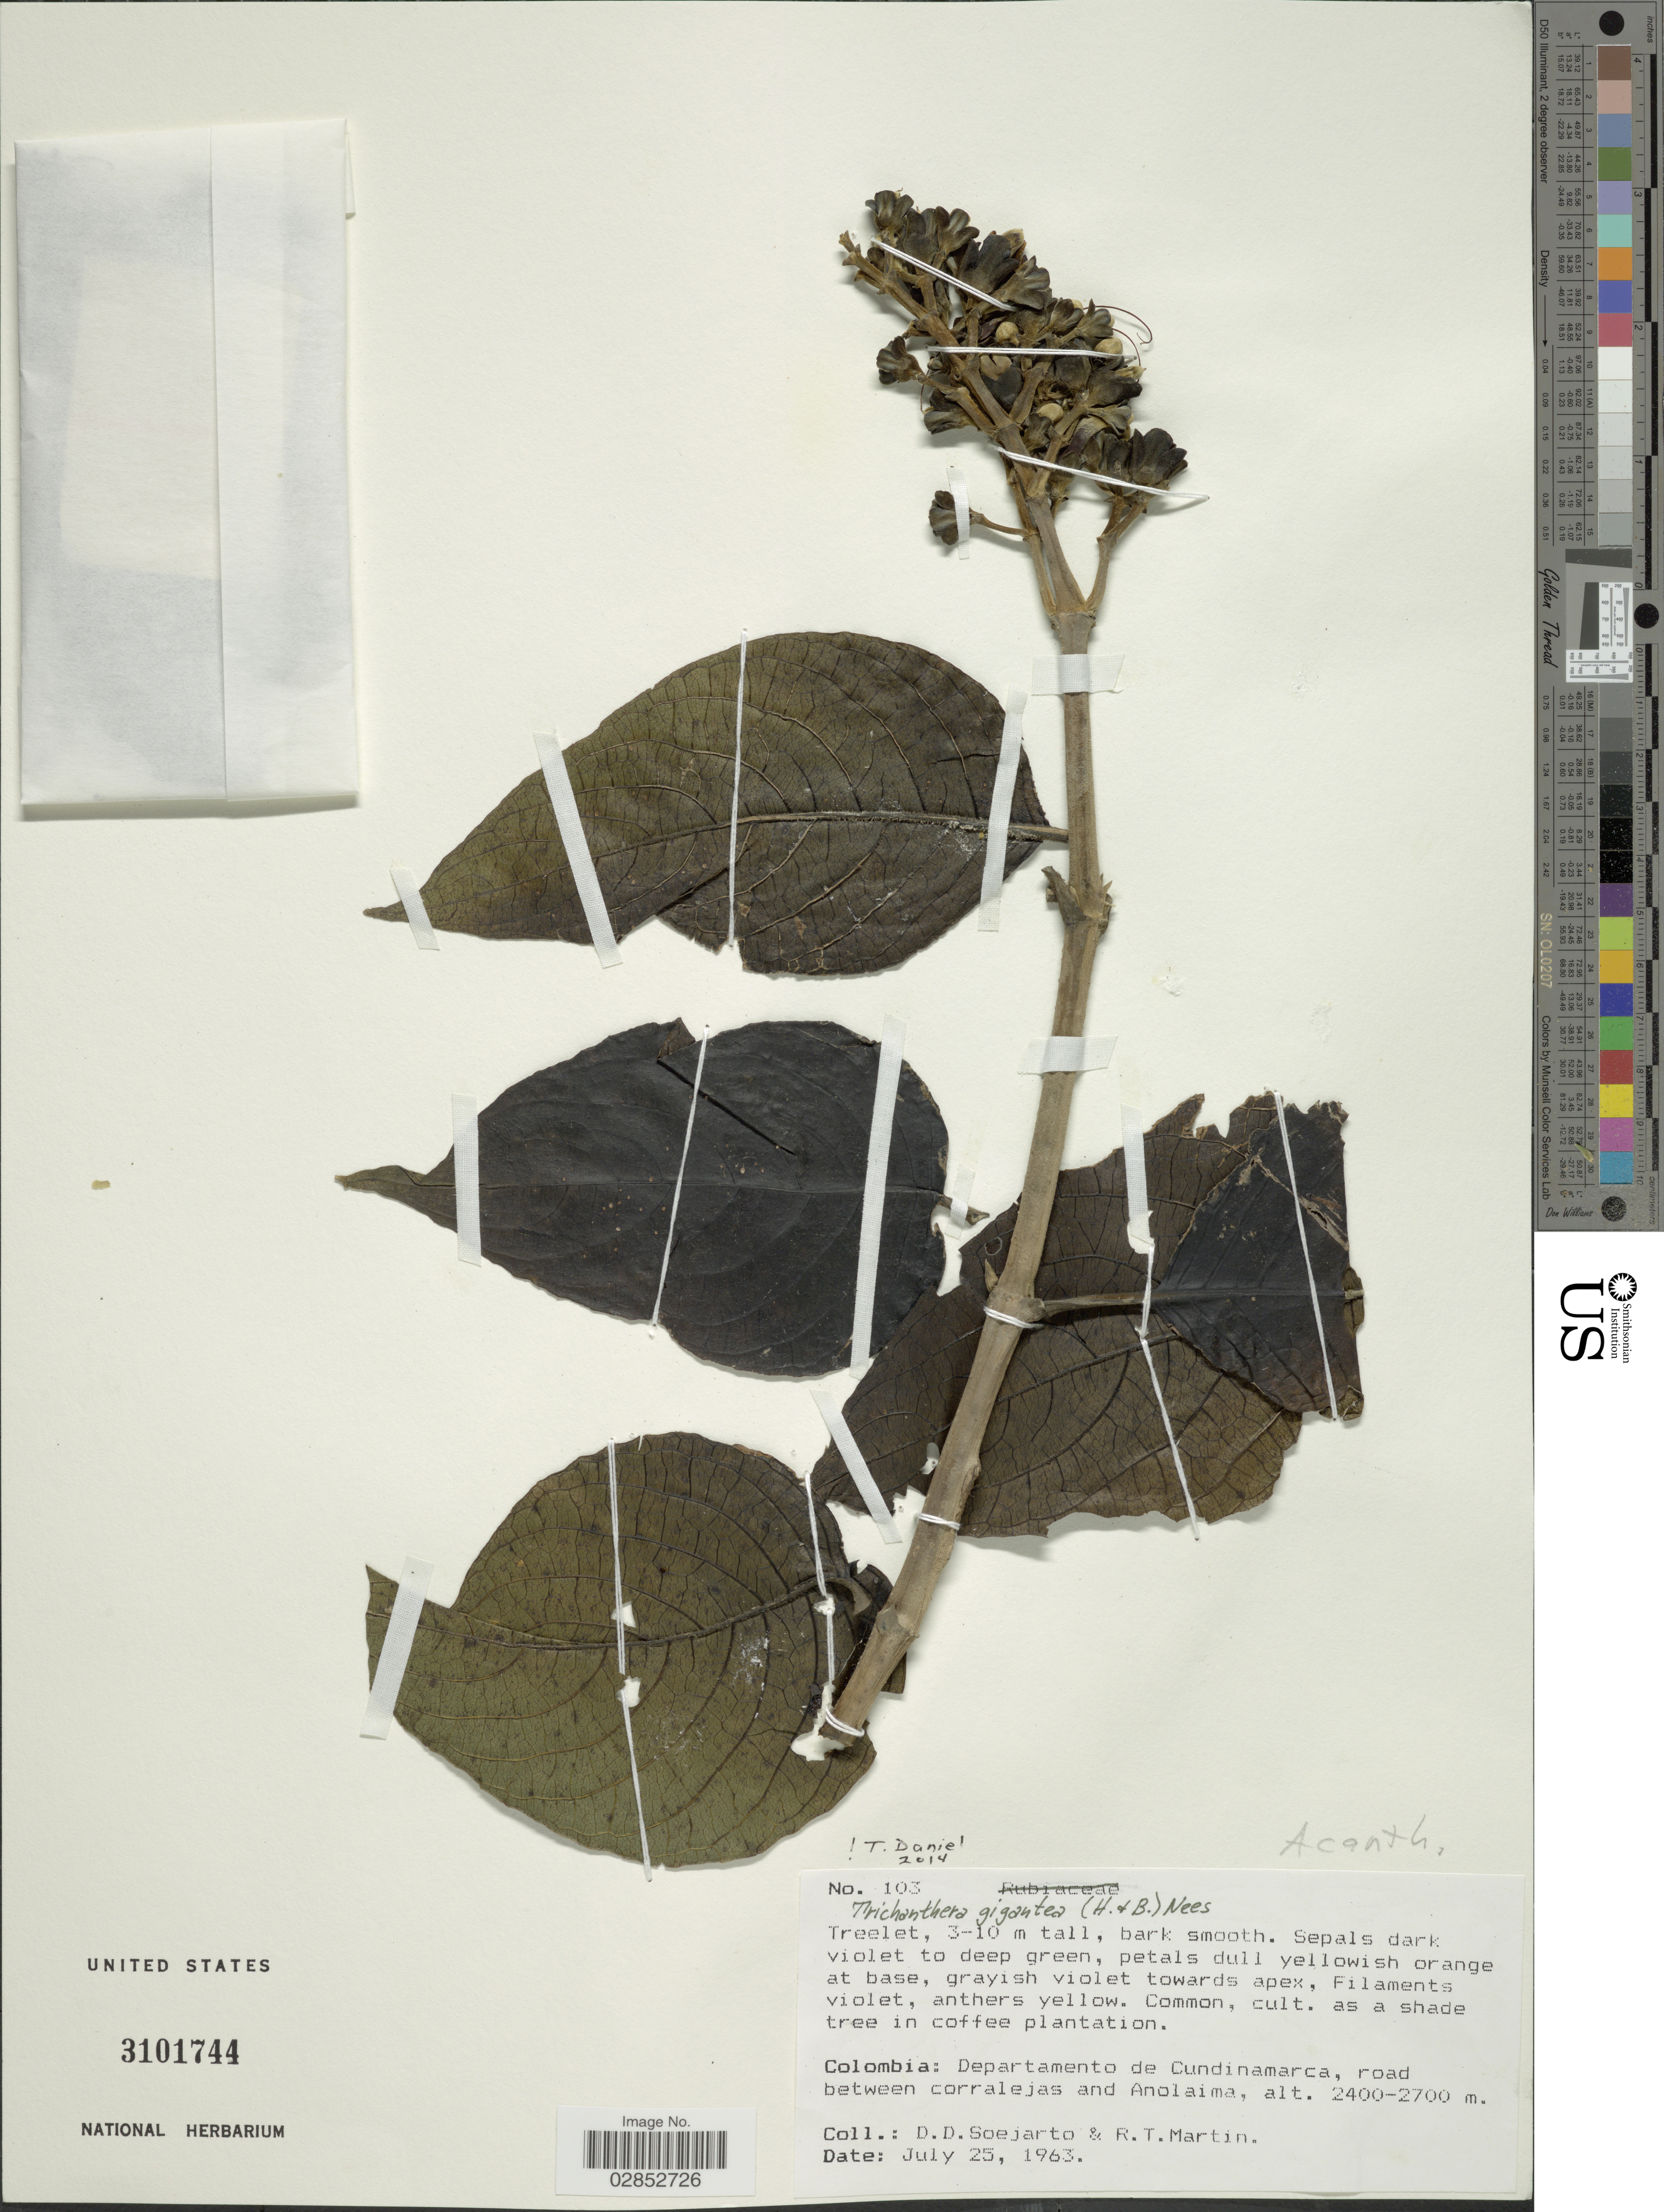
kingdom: Plantae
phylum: Tracheophyta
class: Magnoliopsida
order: Lamiales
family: Acanthaceae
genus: Trichanthera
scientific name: Trichanthera gigantea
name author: (Bonpl.) Nees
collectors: R. T. Martin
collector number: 103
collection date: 1963-07-25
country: Colombia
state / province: Cundinamarca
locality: Departamento de Cundinamarca, road between corralejas and Anolaima.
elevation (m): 2400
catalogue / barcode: US 3101744